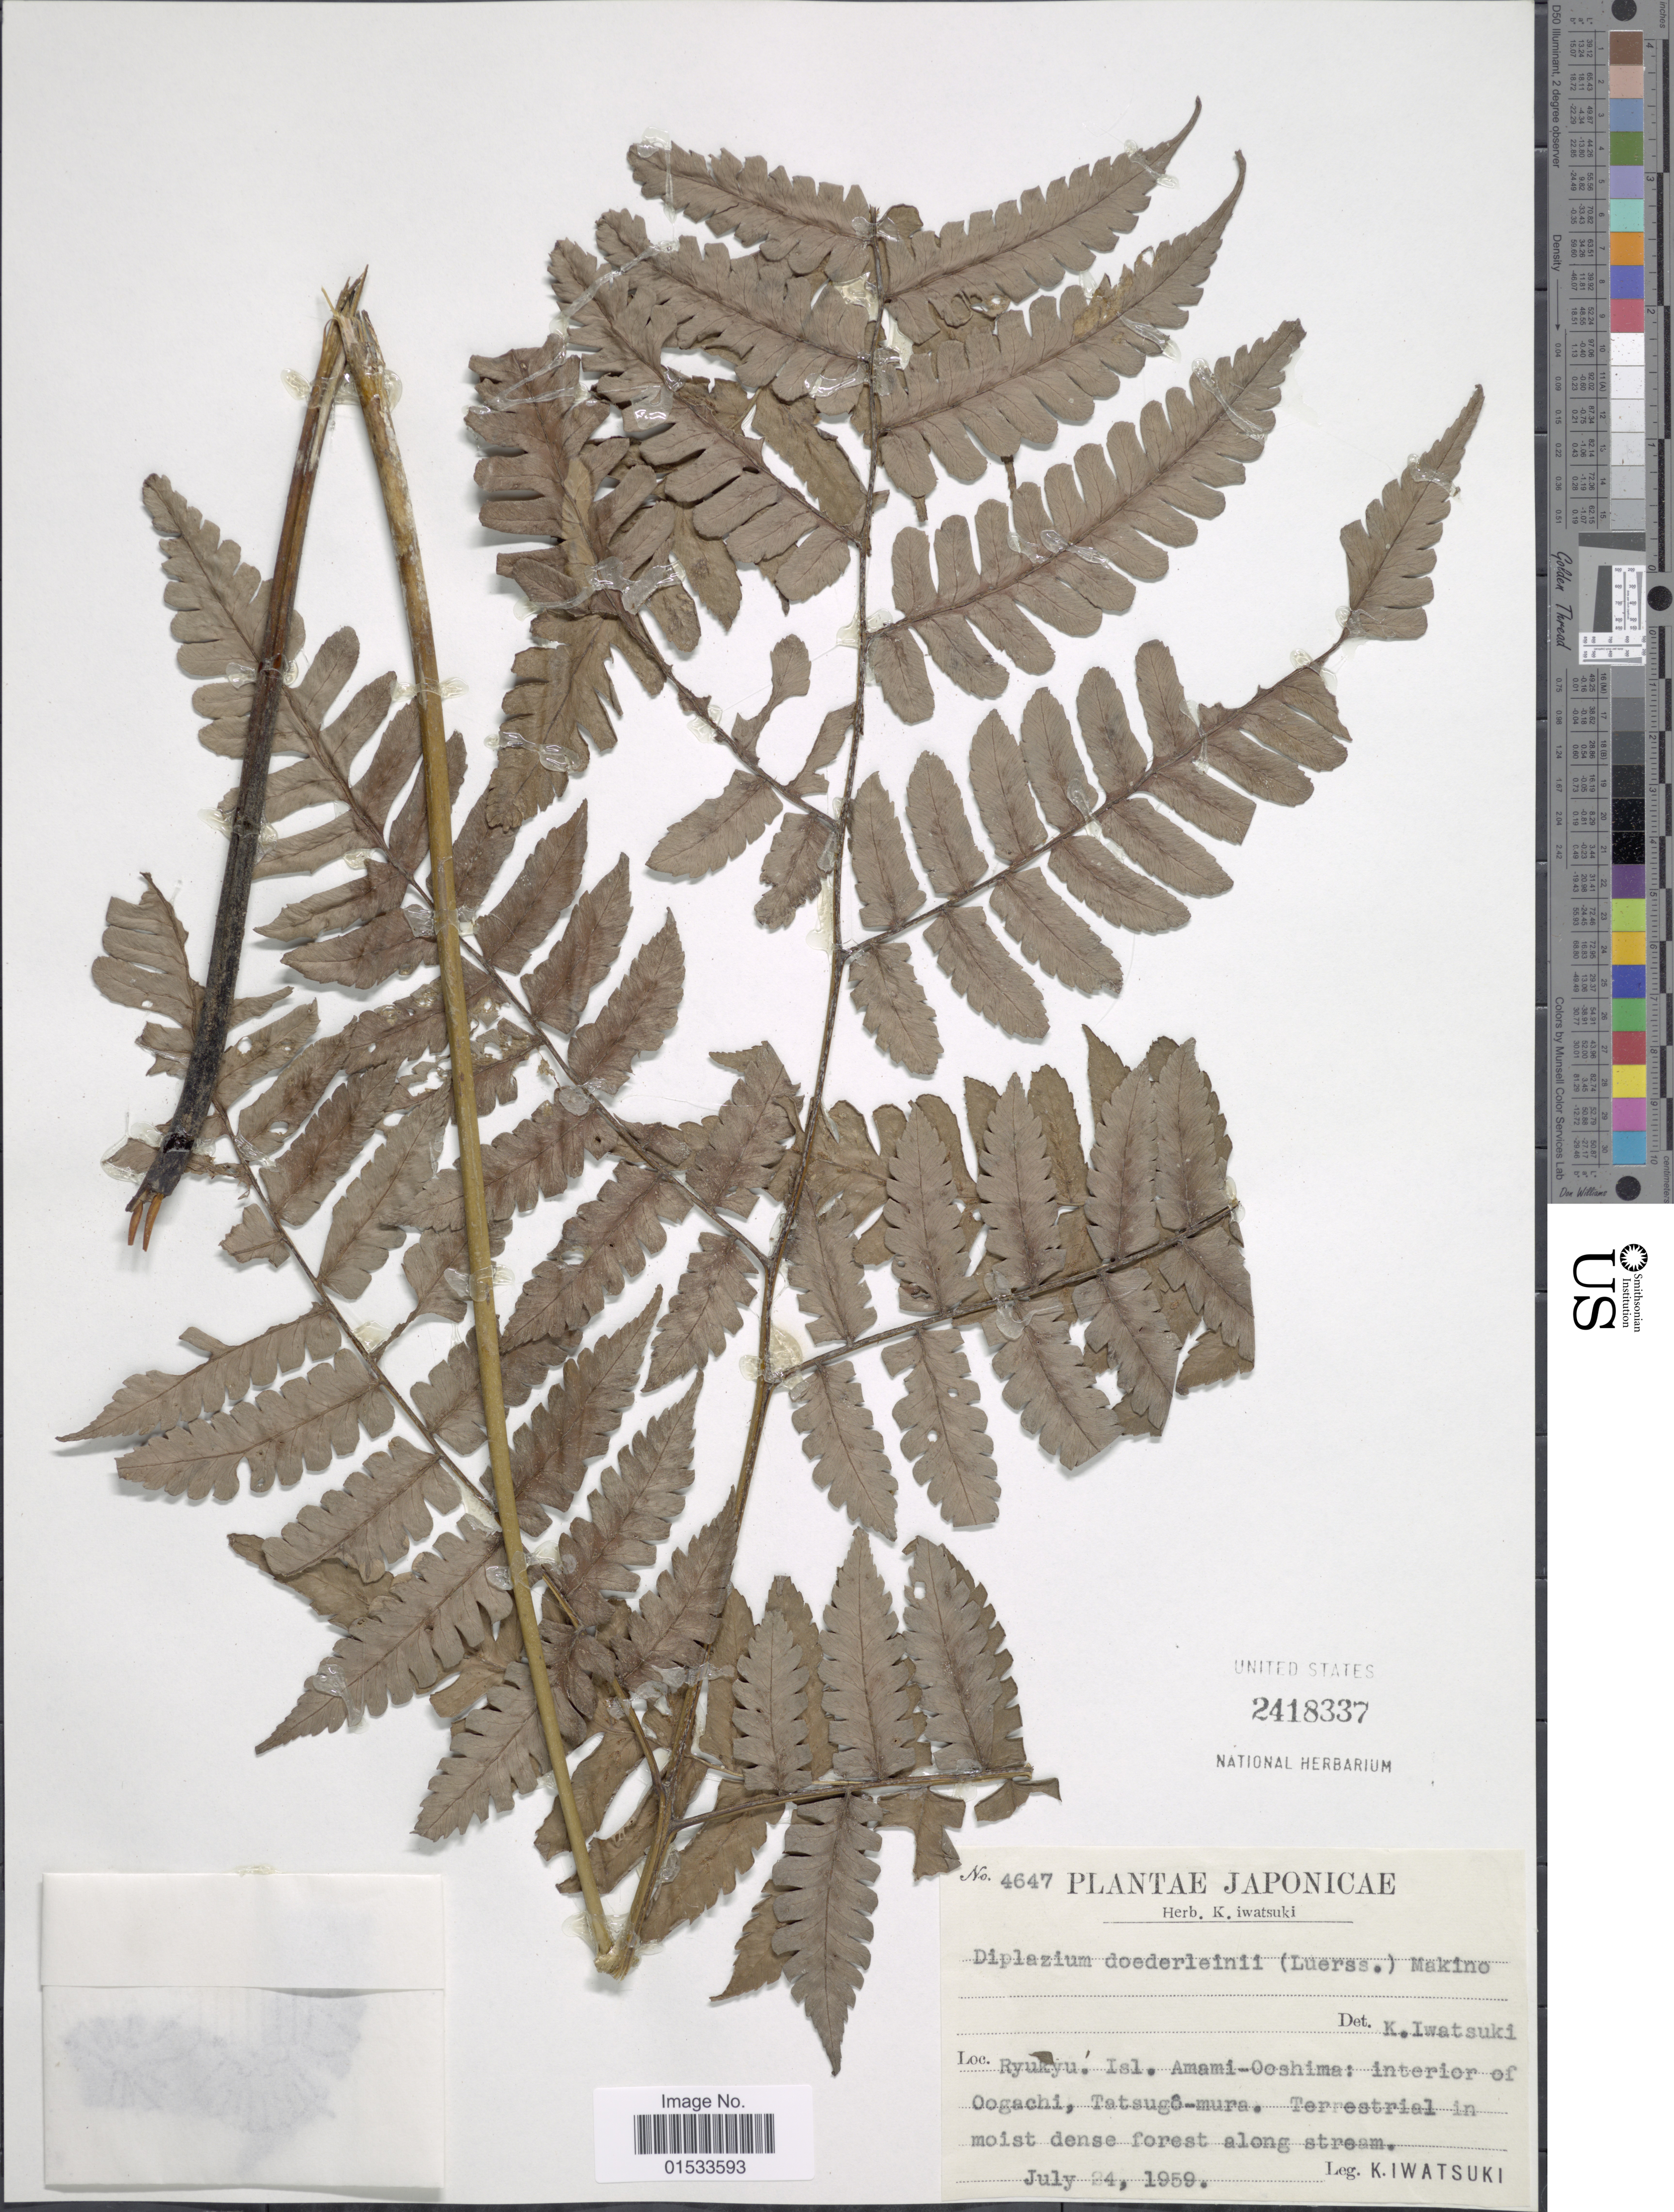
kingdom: Plantae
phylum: Tracheophyta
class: Polypodiopsida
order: Polypodiales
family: Athyriaceae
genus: Diplazium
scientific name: Diplazium doederleinii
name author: (Luerss.) Makino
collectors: K. Iwatsuki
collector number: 4647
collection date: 1959-07-24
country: Japan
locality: Kyushu, Isl. Amami- Ooshima; interior of Oogachi, Tatsugô- mura.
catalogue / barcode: US 2418337